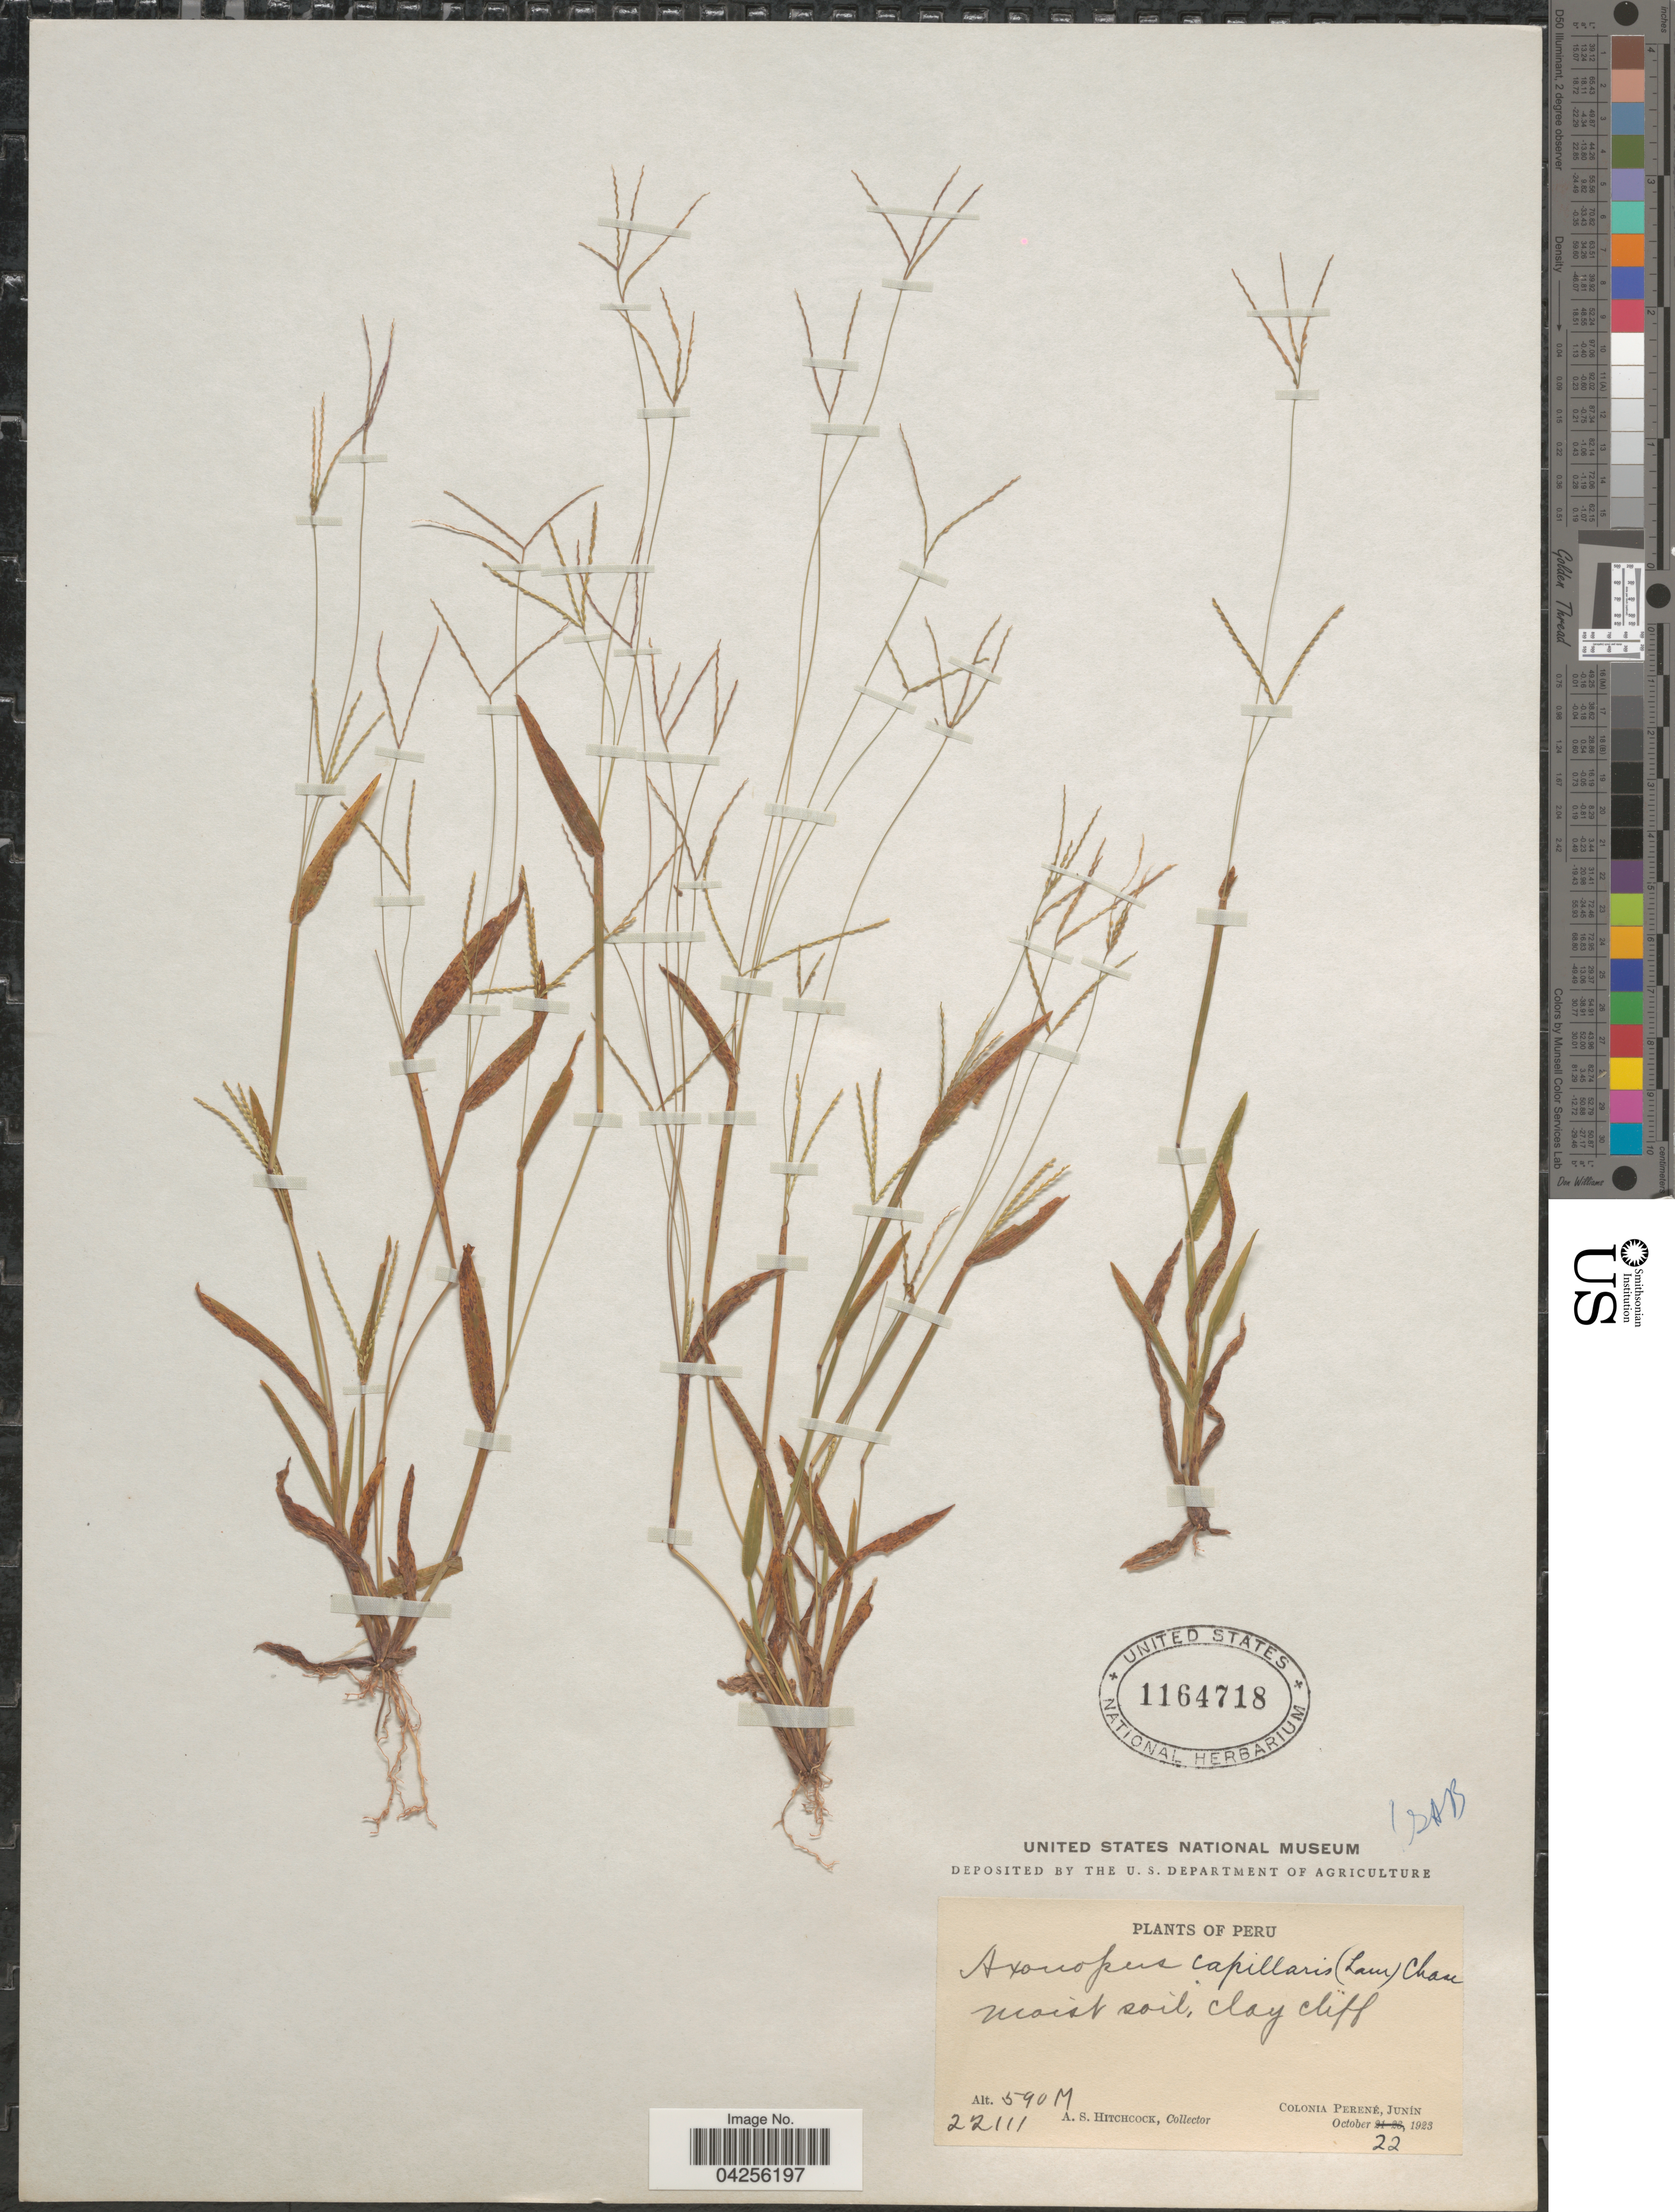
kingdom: Plantae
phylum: Tracheophyta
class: Liliopsida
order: Poales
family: Poaceae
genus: Axonopus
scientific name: Axonopus capillaris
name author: (Lam.) Chase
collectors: A. S. Hitchcock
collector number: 22111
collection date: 1923-10-22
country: Peru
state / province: Junín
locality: Moist soil, clay cliff. Colonia Perene.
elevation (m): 590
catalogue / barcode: US 1164718